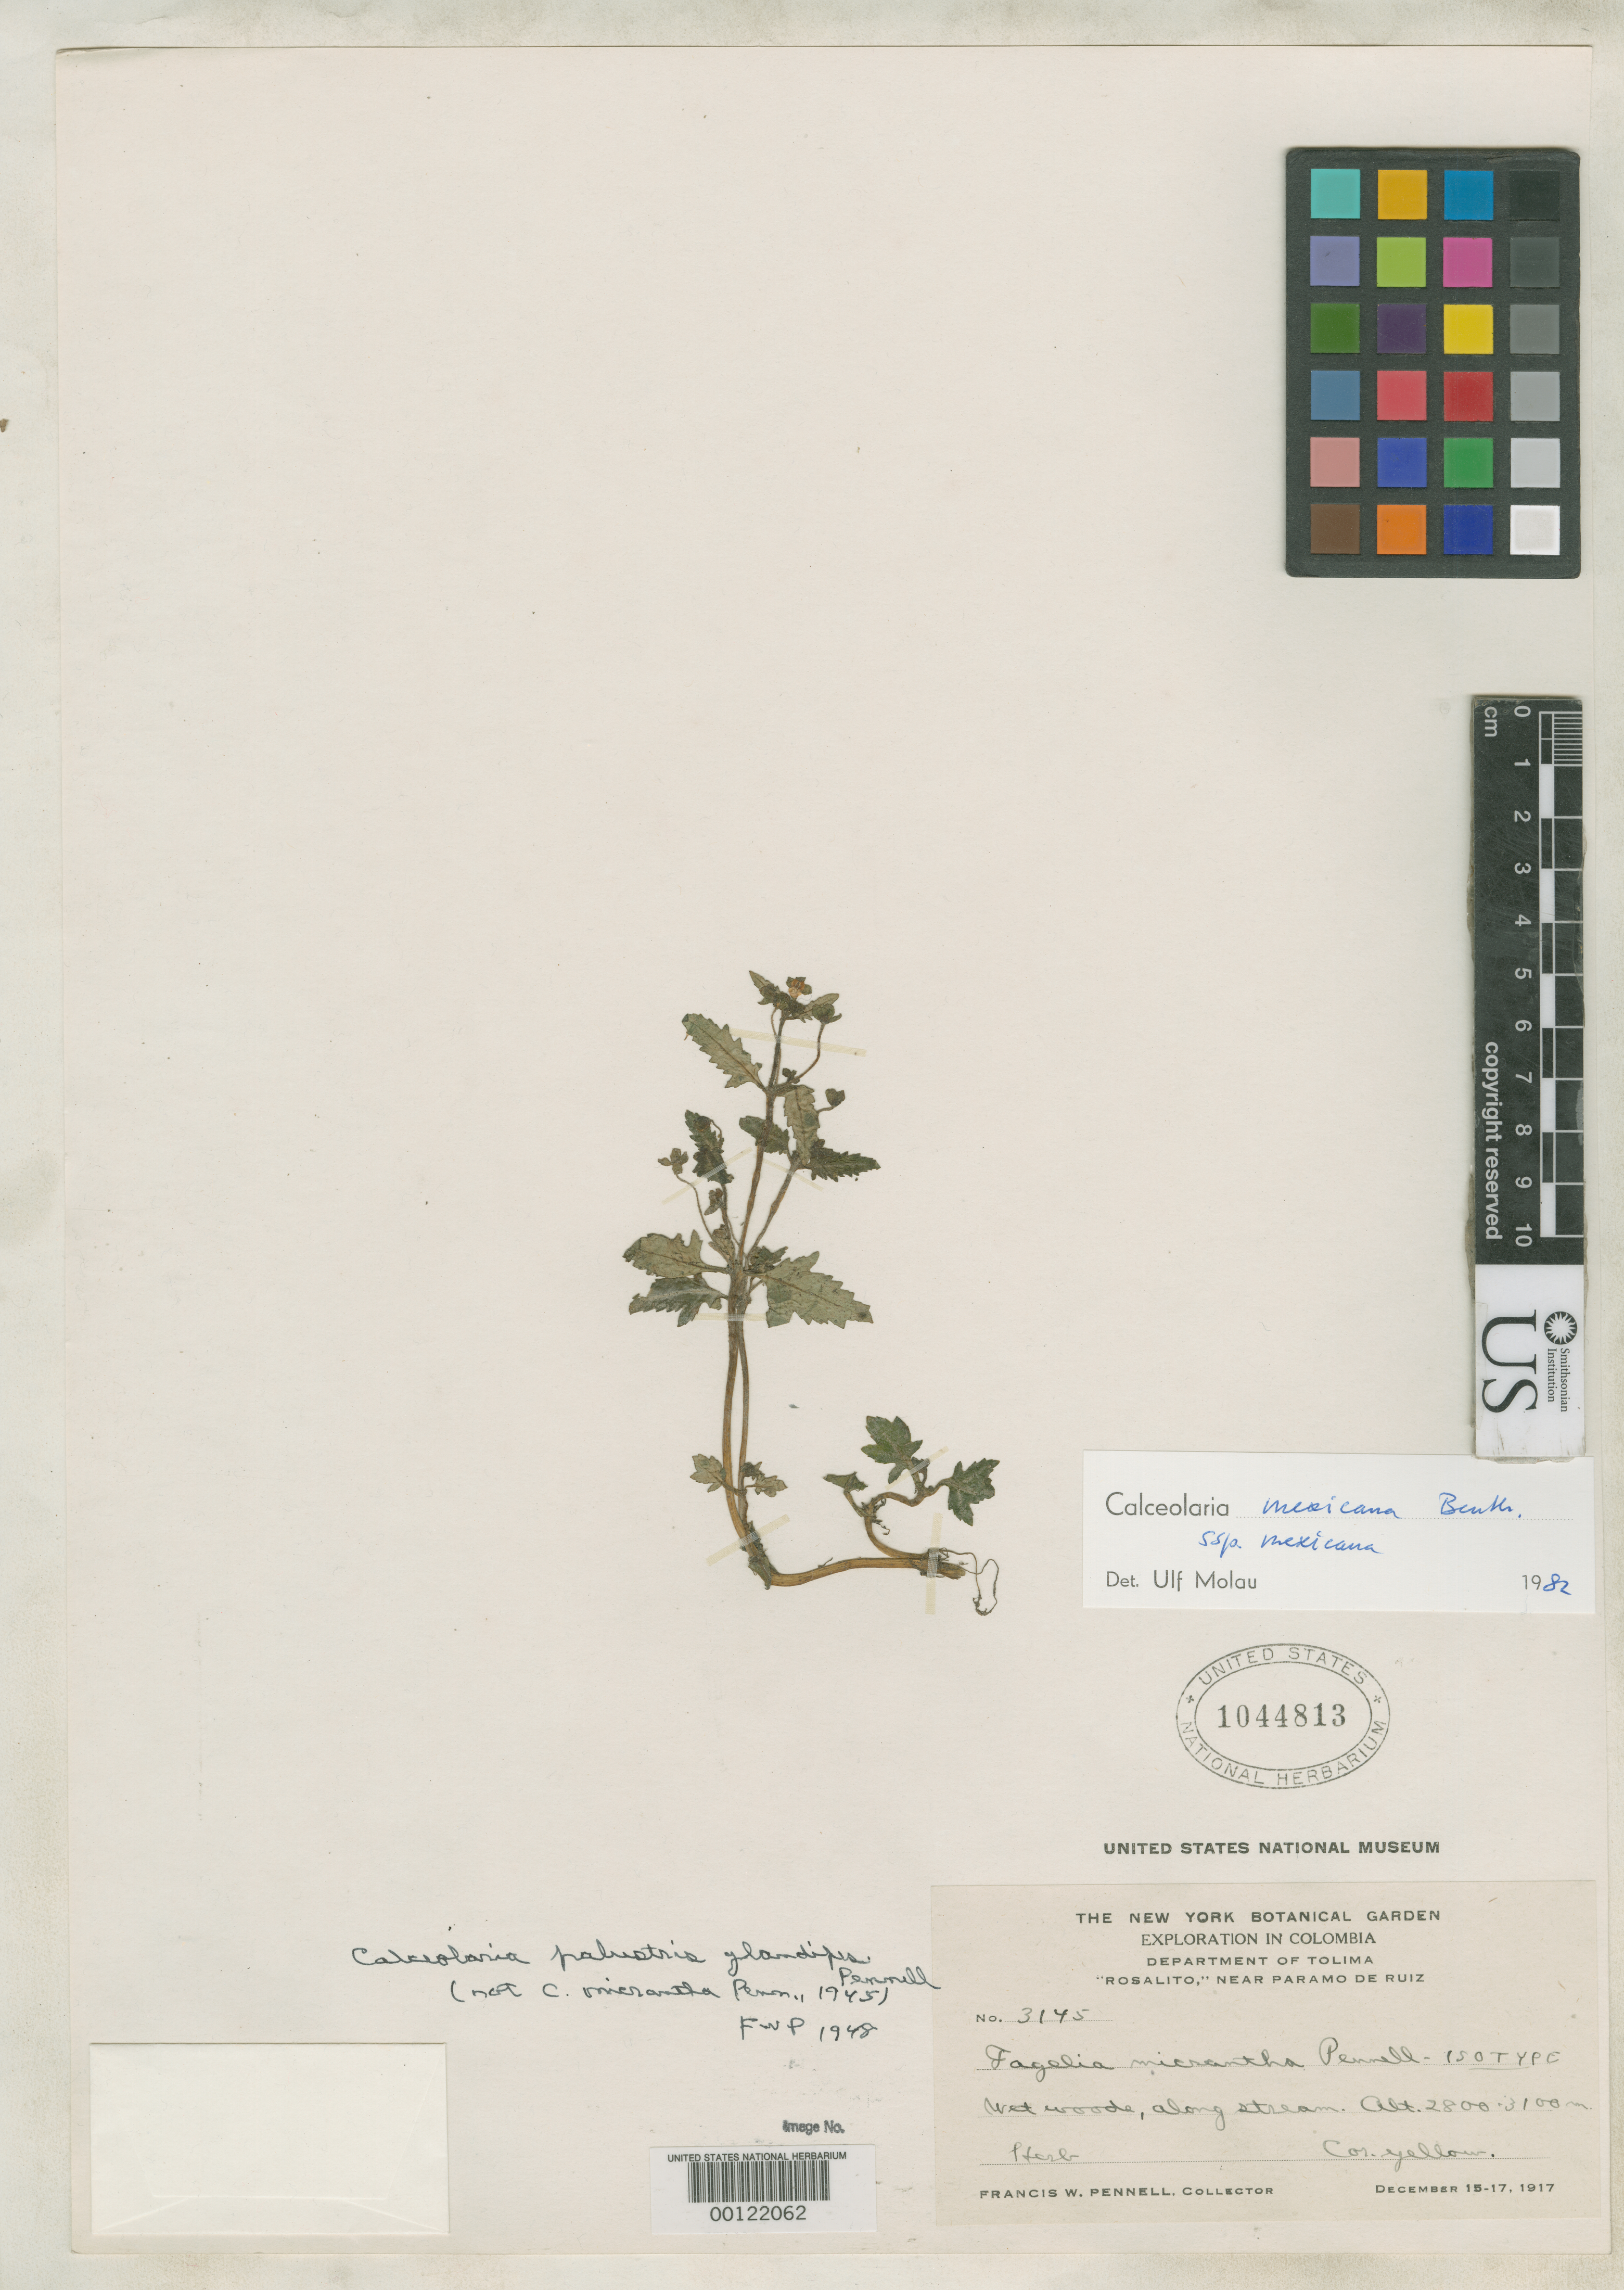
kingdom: Plantae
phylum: Tracheophyta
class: Magnoliopsida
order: Lamiales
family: Calceolariaceae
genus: Fagelia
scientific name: Fagelia micrantha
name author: Pennell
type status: Isotype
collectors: F. W. Pennell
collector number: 3145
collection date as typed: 17 Dec 1917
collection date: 1917-12-17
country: Colombia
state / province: Tolima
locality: "Rosalito", Paramo de Ruiz.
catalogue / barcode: US 1044813